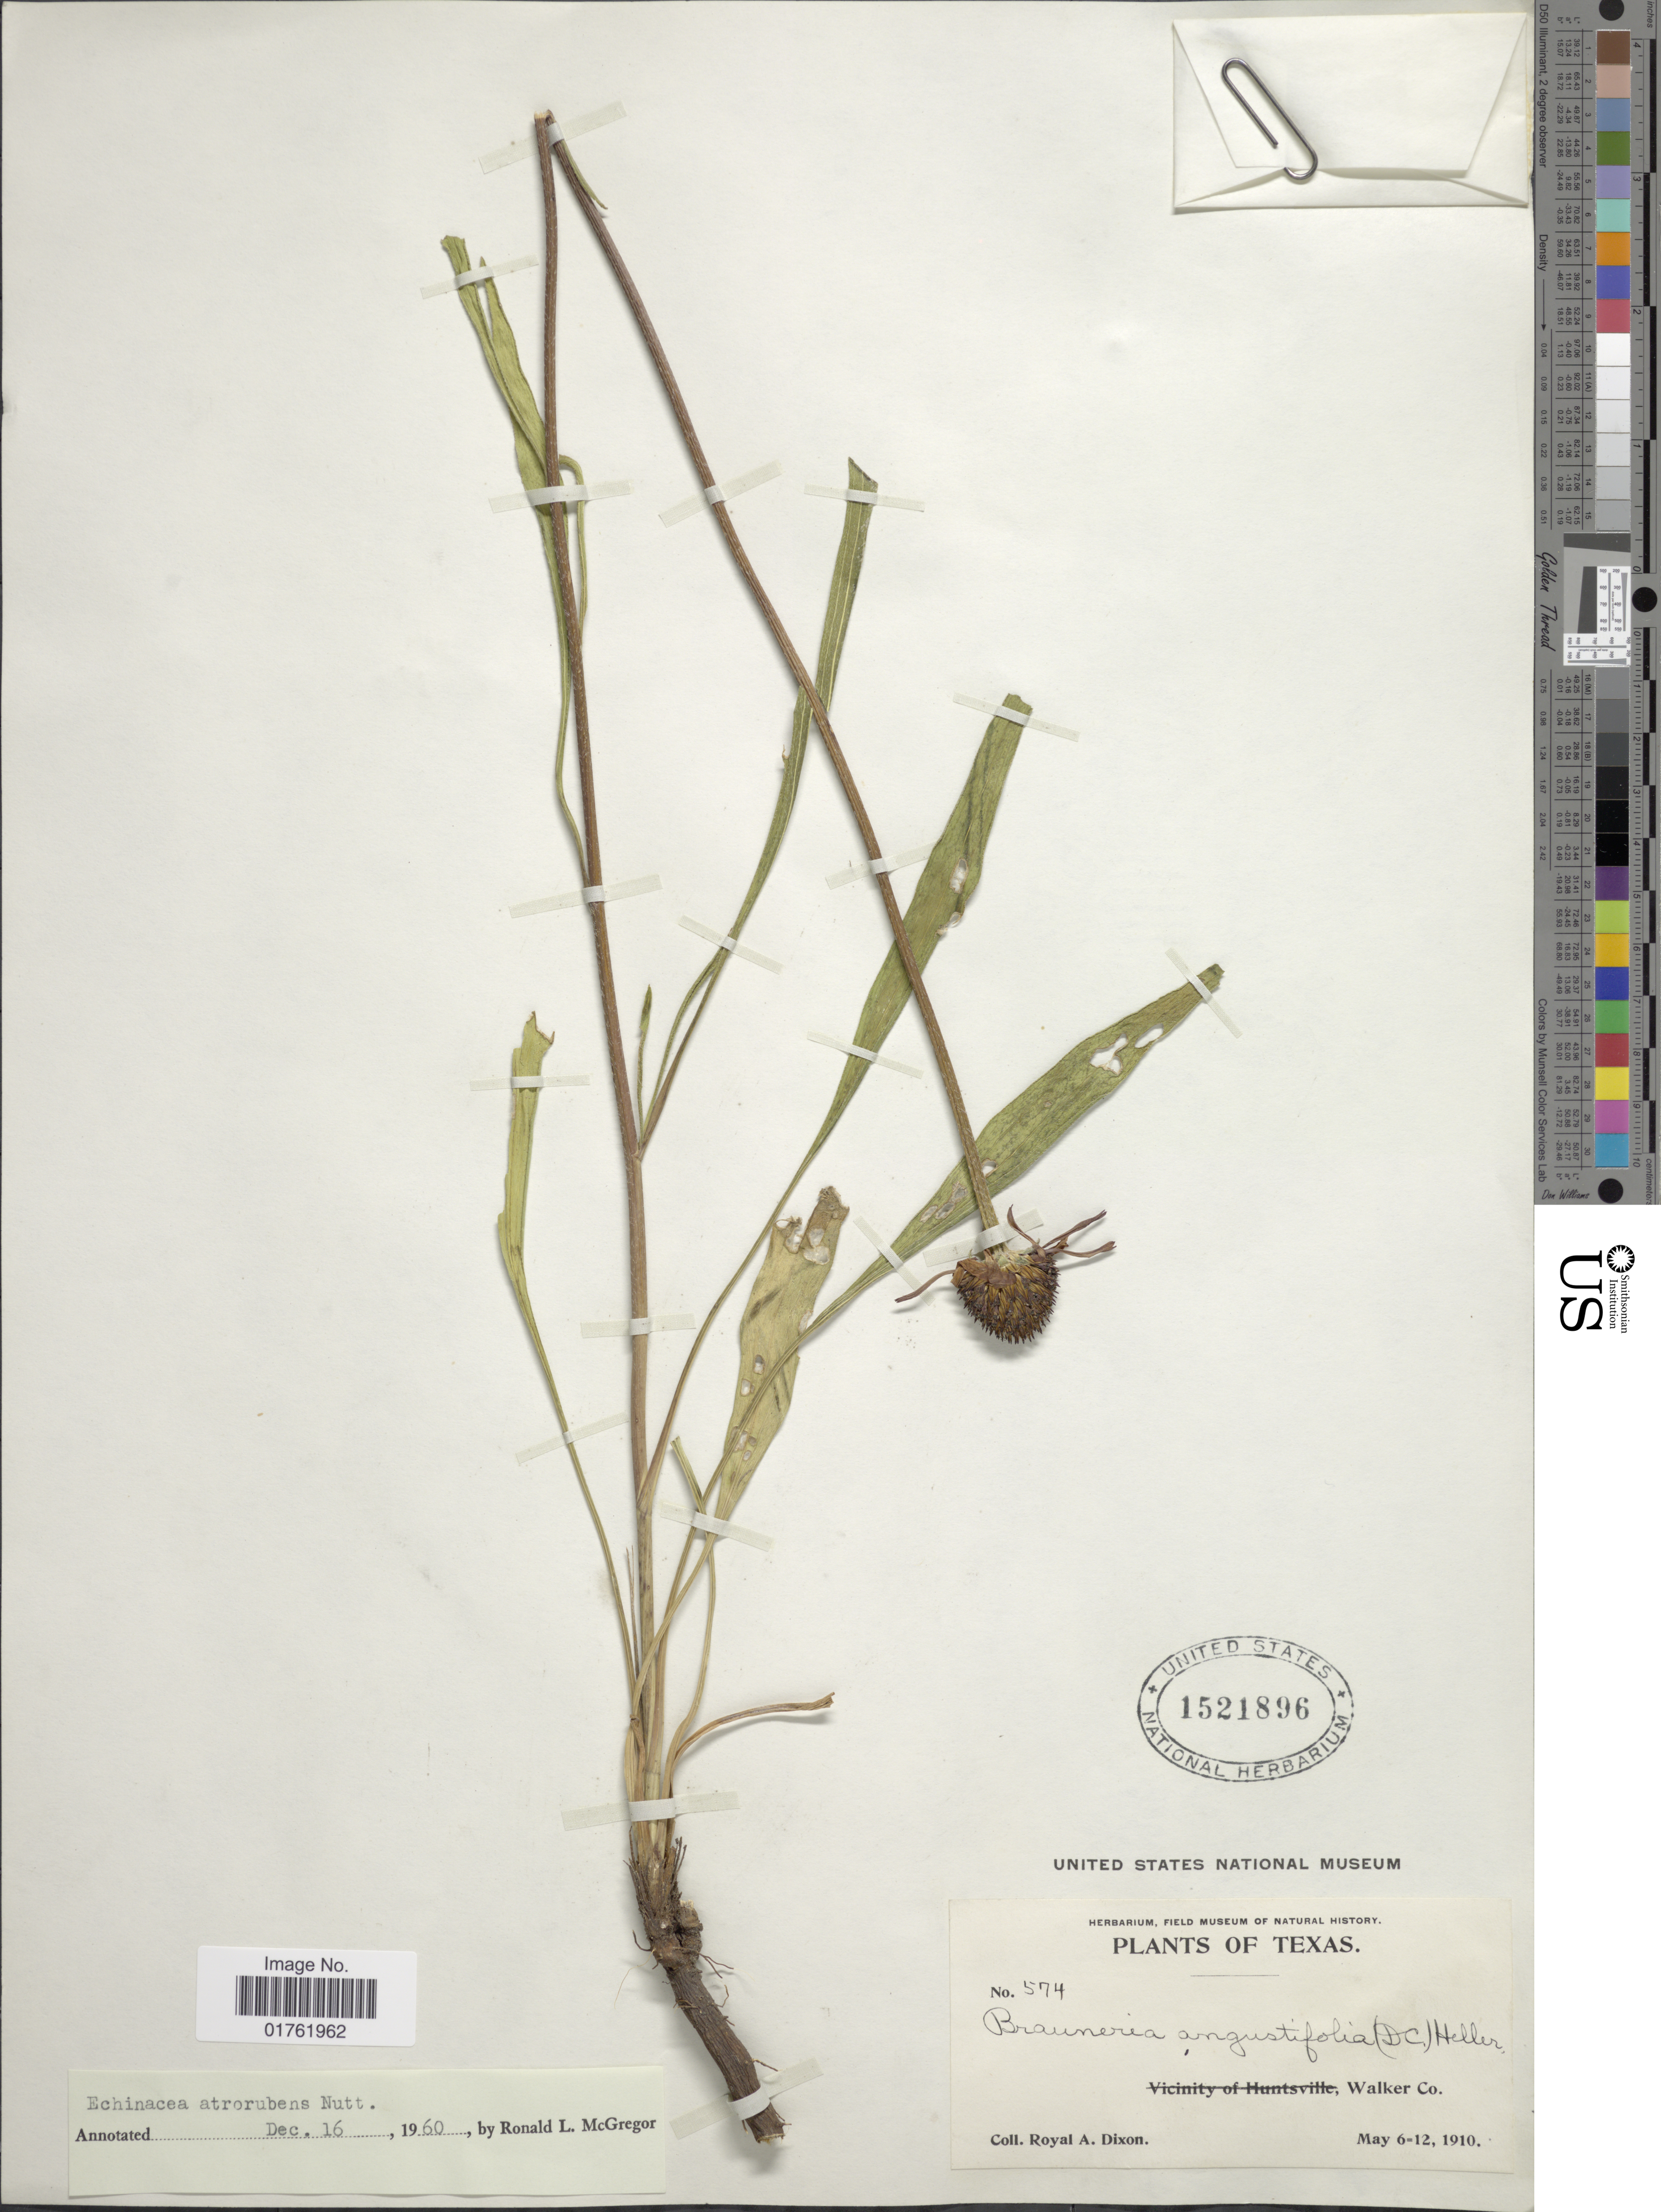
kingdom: Plantae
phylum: Tracheophyta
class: Magnoliopsida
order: Asterales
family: Asteraceae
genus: Echinacea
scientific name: Echinacea atrorubens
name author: (Nutt.) Nutt.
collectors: R. A. Dixon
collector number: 574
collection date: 1910-05-06/1910-05-12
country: United States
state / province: Texas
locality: Walker Co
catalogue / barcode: US 1521896